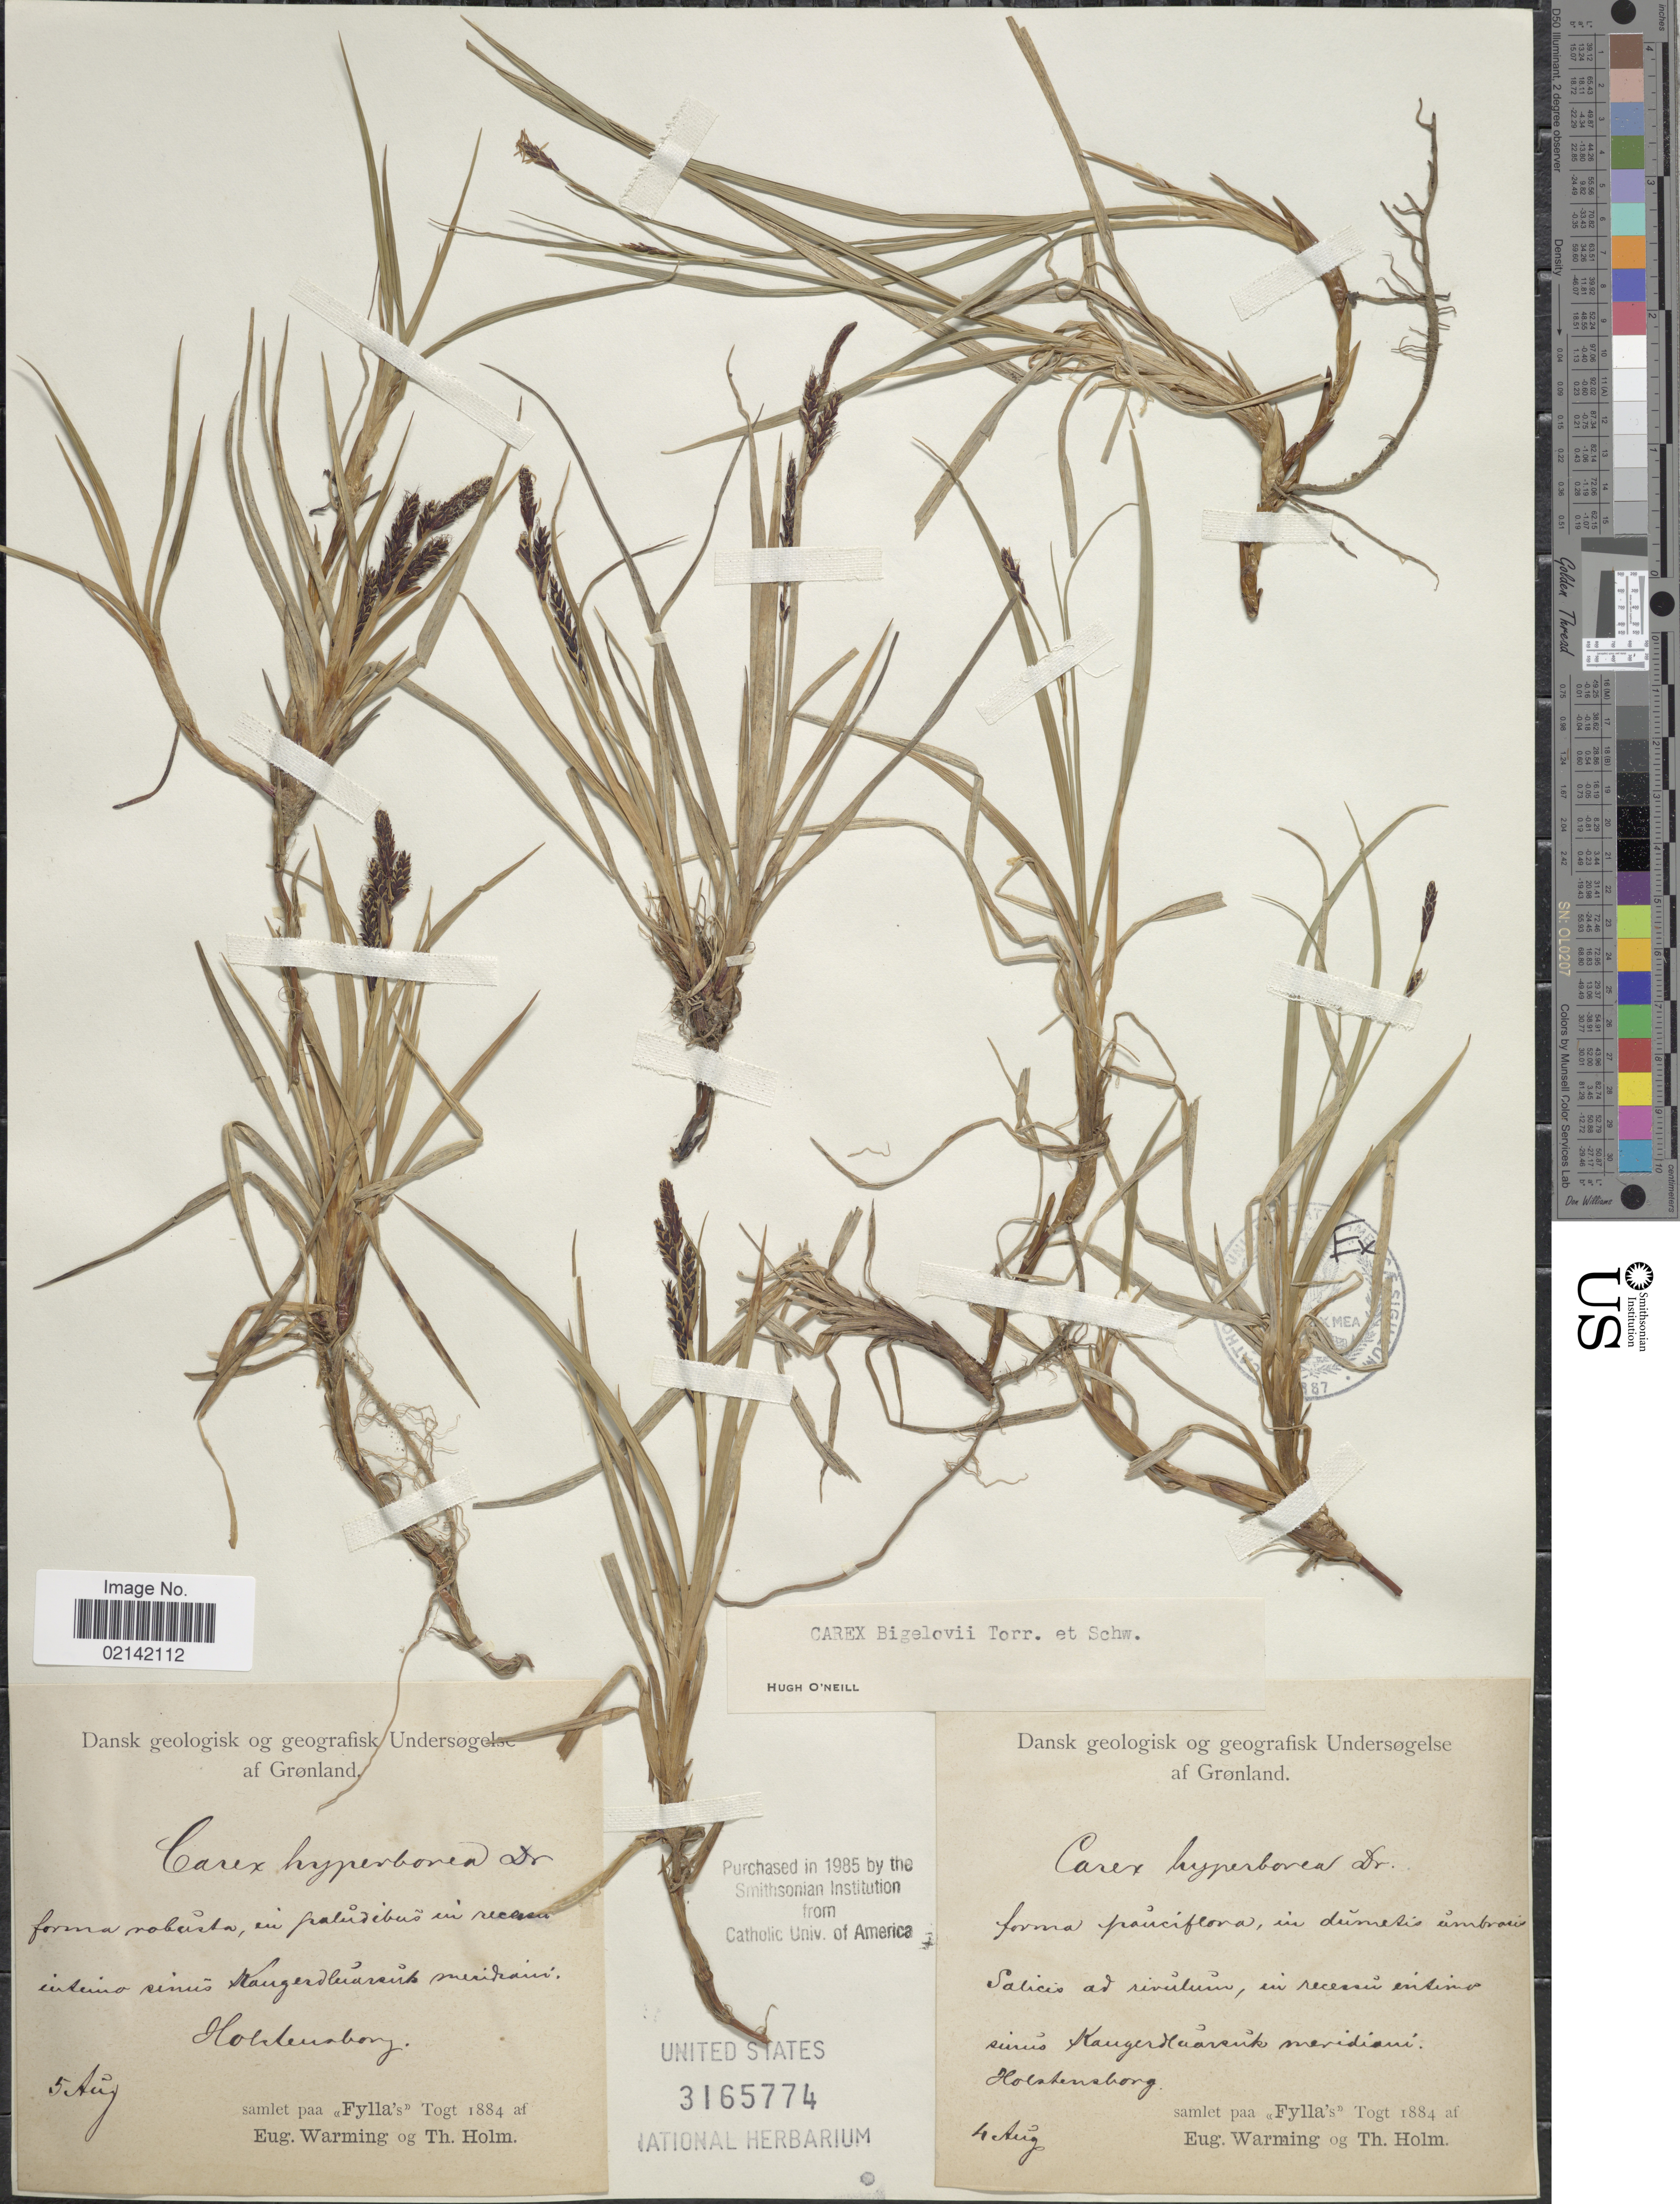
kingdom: Plantae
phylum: Tracheophyta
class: Liliopsida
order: Poales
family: Cyperaceae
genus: Carex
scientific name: Carex bigelowii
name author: Torr. ex Schwein.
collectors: E. Warming & T. Holm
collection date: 1884-08-05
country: Greenland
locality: Dansk geologisk og geografisk Undersøgelse af Grønland. Kangerdluassuk meridiani Holstensborg.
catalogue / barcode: US 3165774